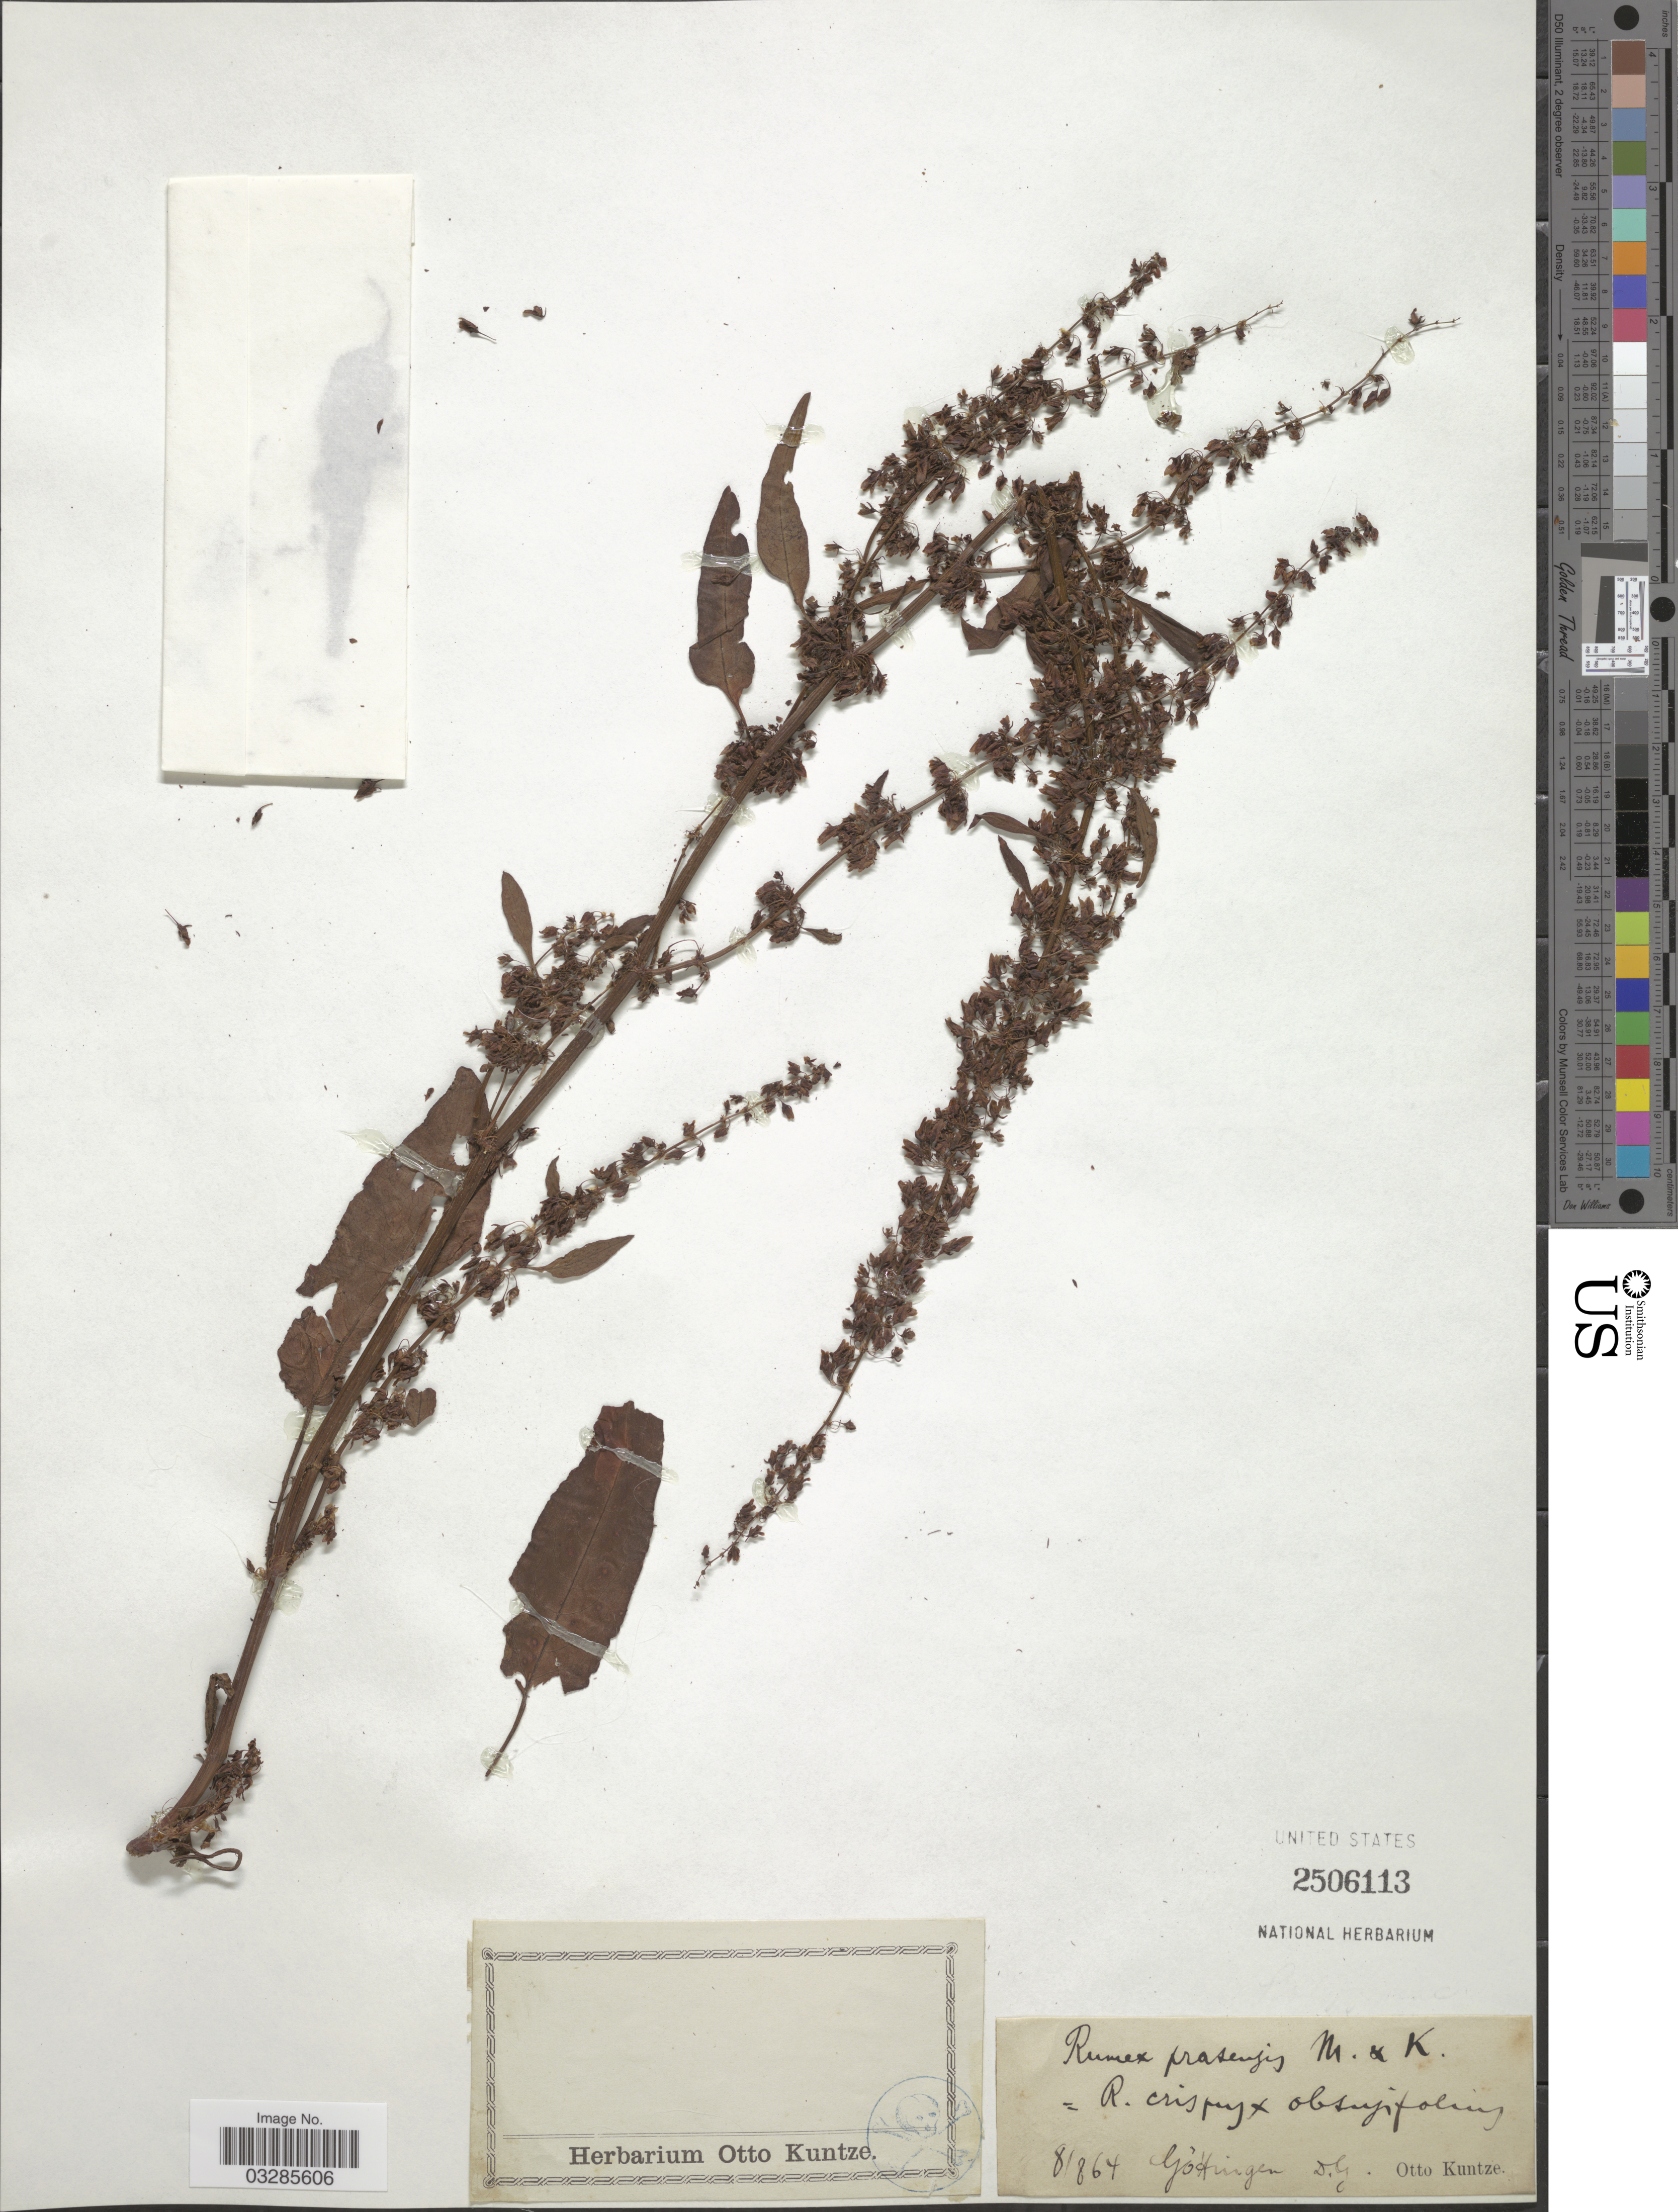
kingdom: Plantae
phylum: Tracheophyta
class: Magnoliopsida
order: Caryophyllales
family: Polygonaceae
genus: Rumex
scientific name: Rumex crispus x R. obtusifolius L.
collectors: C.E.O. Kuntze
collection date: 1864-08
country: Germany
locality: Góttingen D. G.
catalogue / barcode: US 2506113